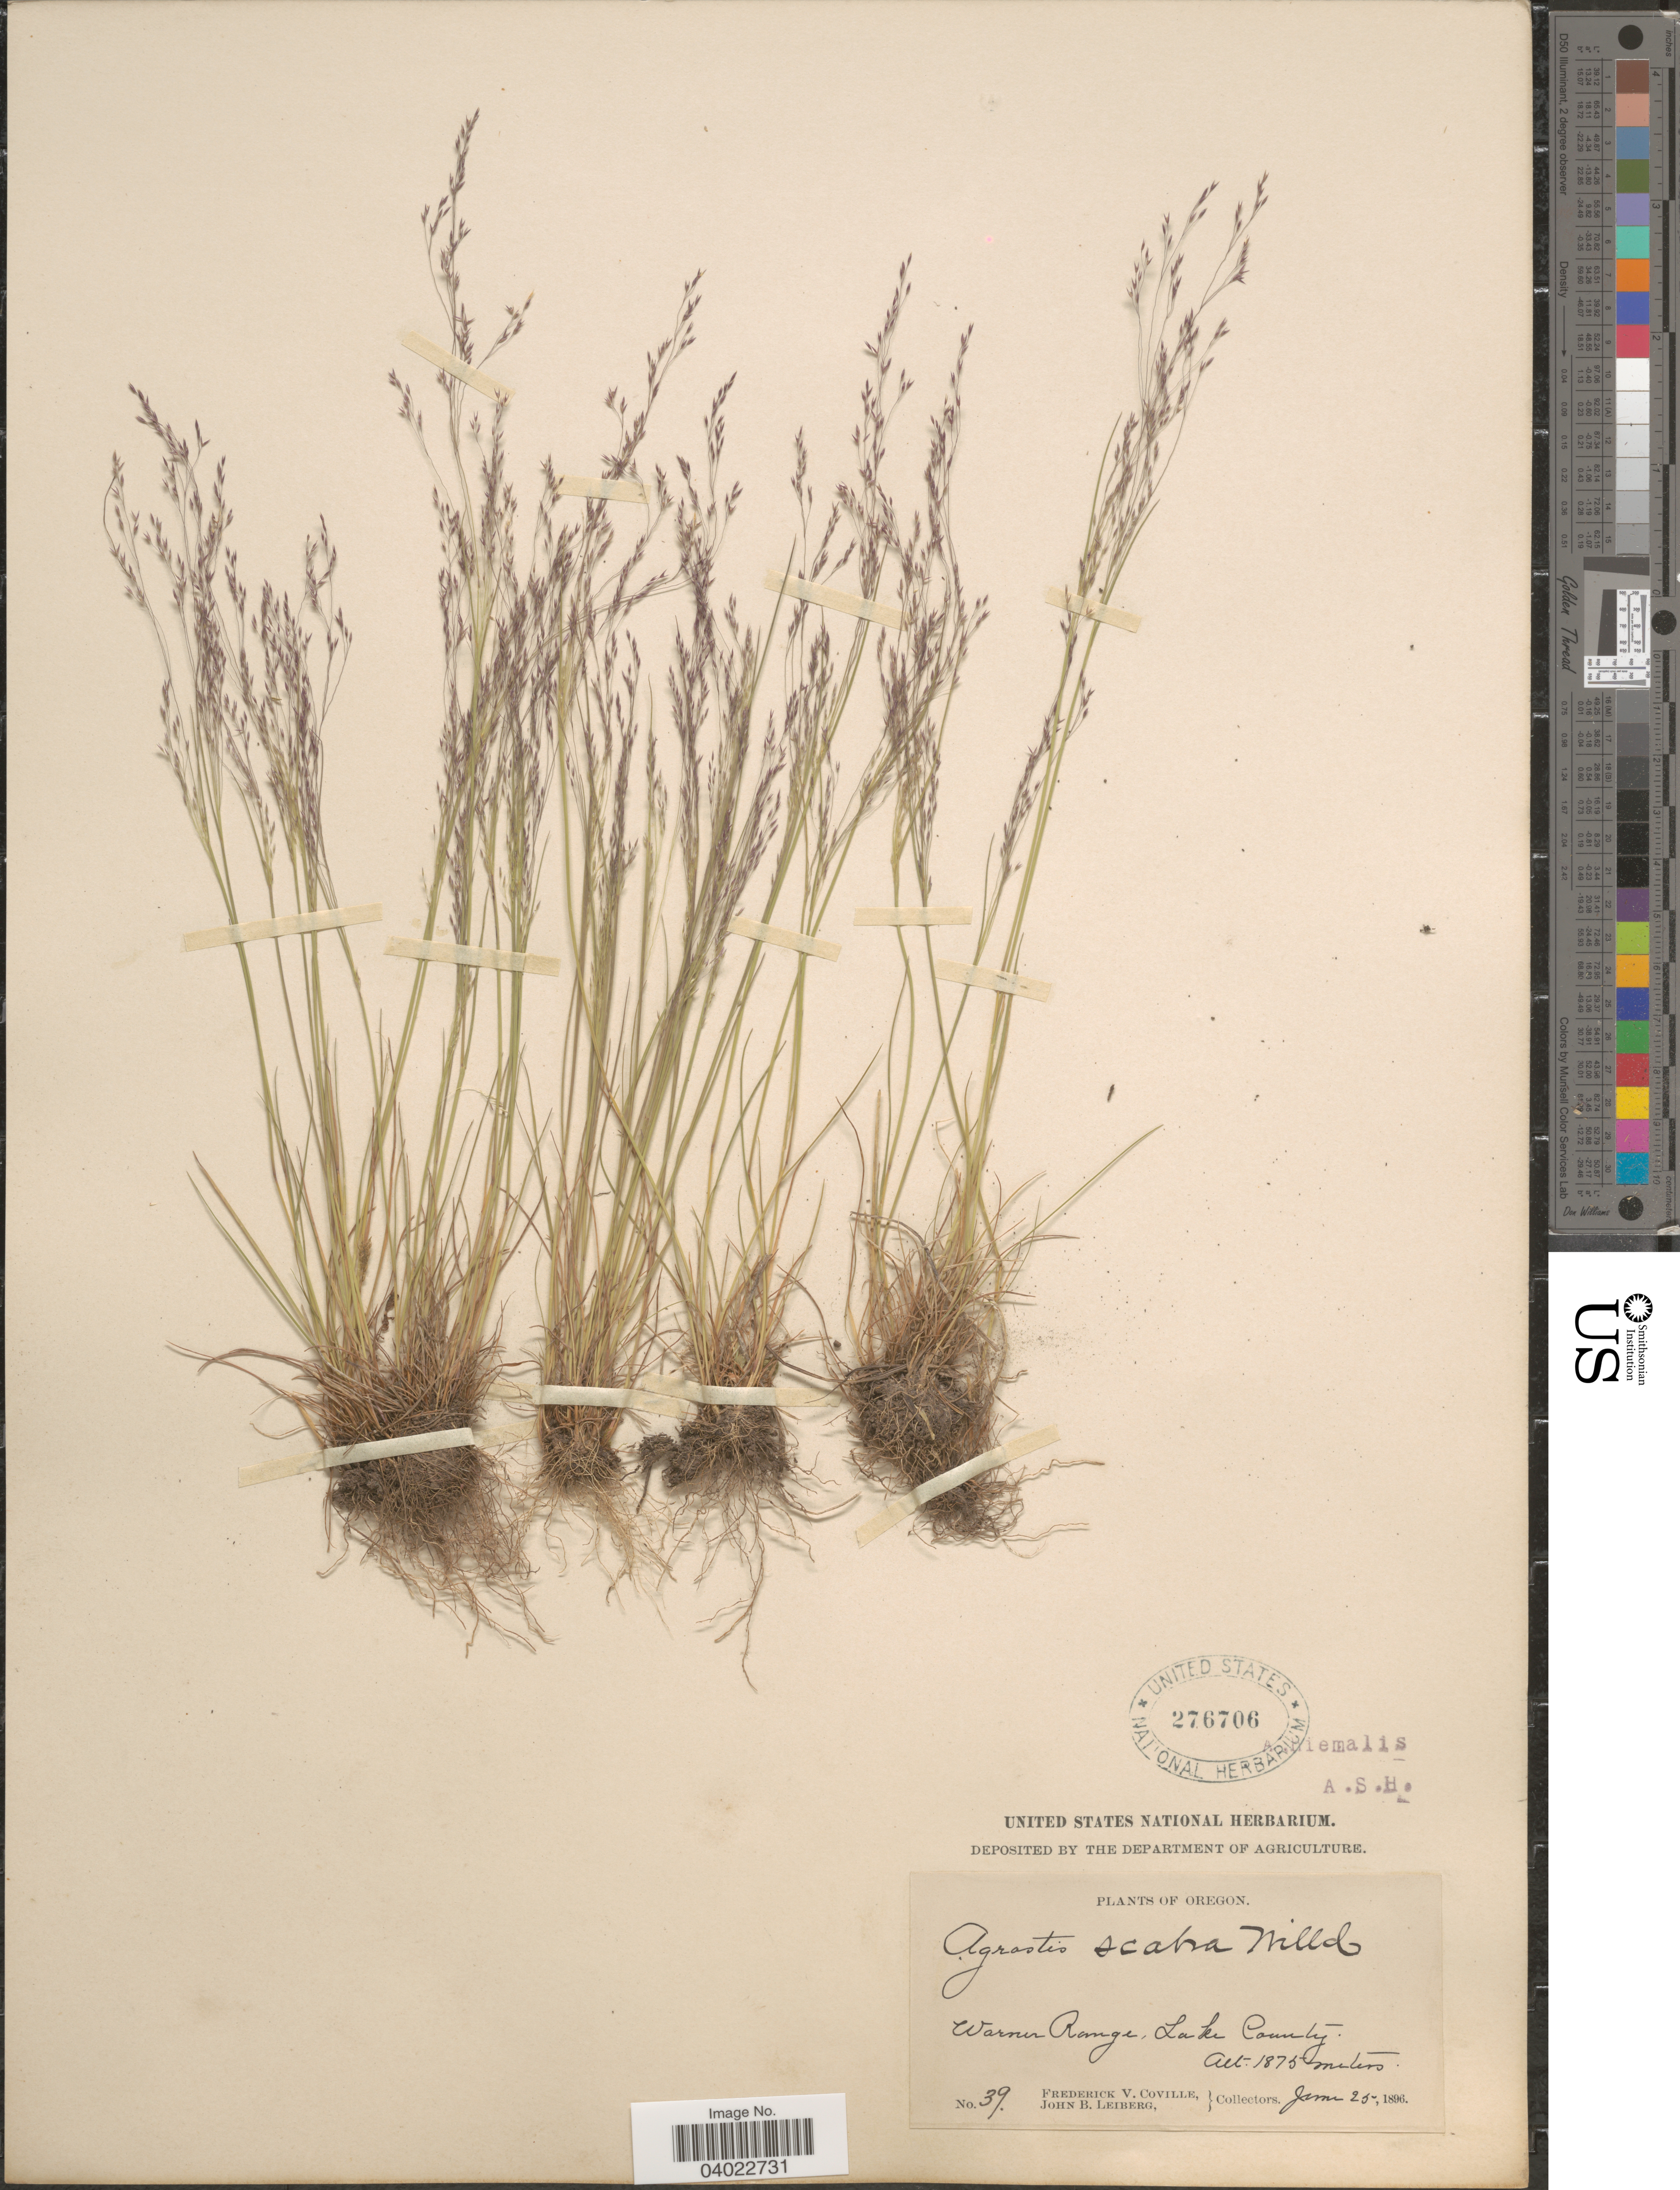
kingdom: Plantae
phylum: Tracheophyta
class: Liliopsida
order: Poales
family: Poaceae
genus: Agrostis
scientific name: Agrostis scabra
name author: Willd.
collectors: F. V. Coville & J. B. Leiberg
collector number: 39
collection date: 1896-06-25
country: United States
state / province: Oregon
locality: Warner Range, Lake County.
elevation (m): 1875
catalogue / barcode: US 276706